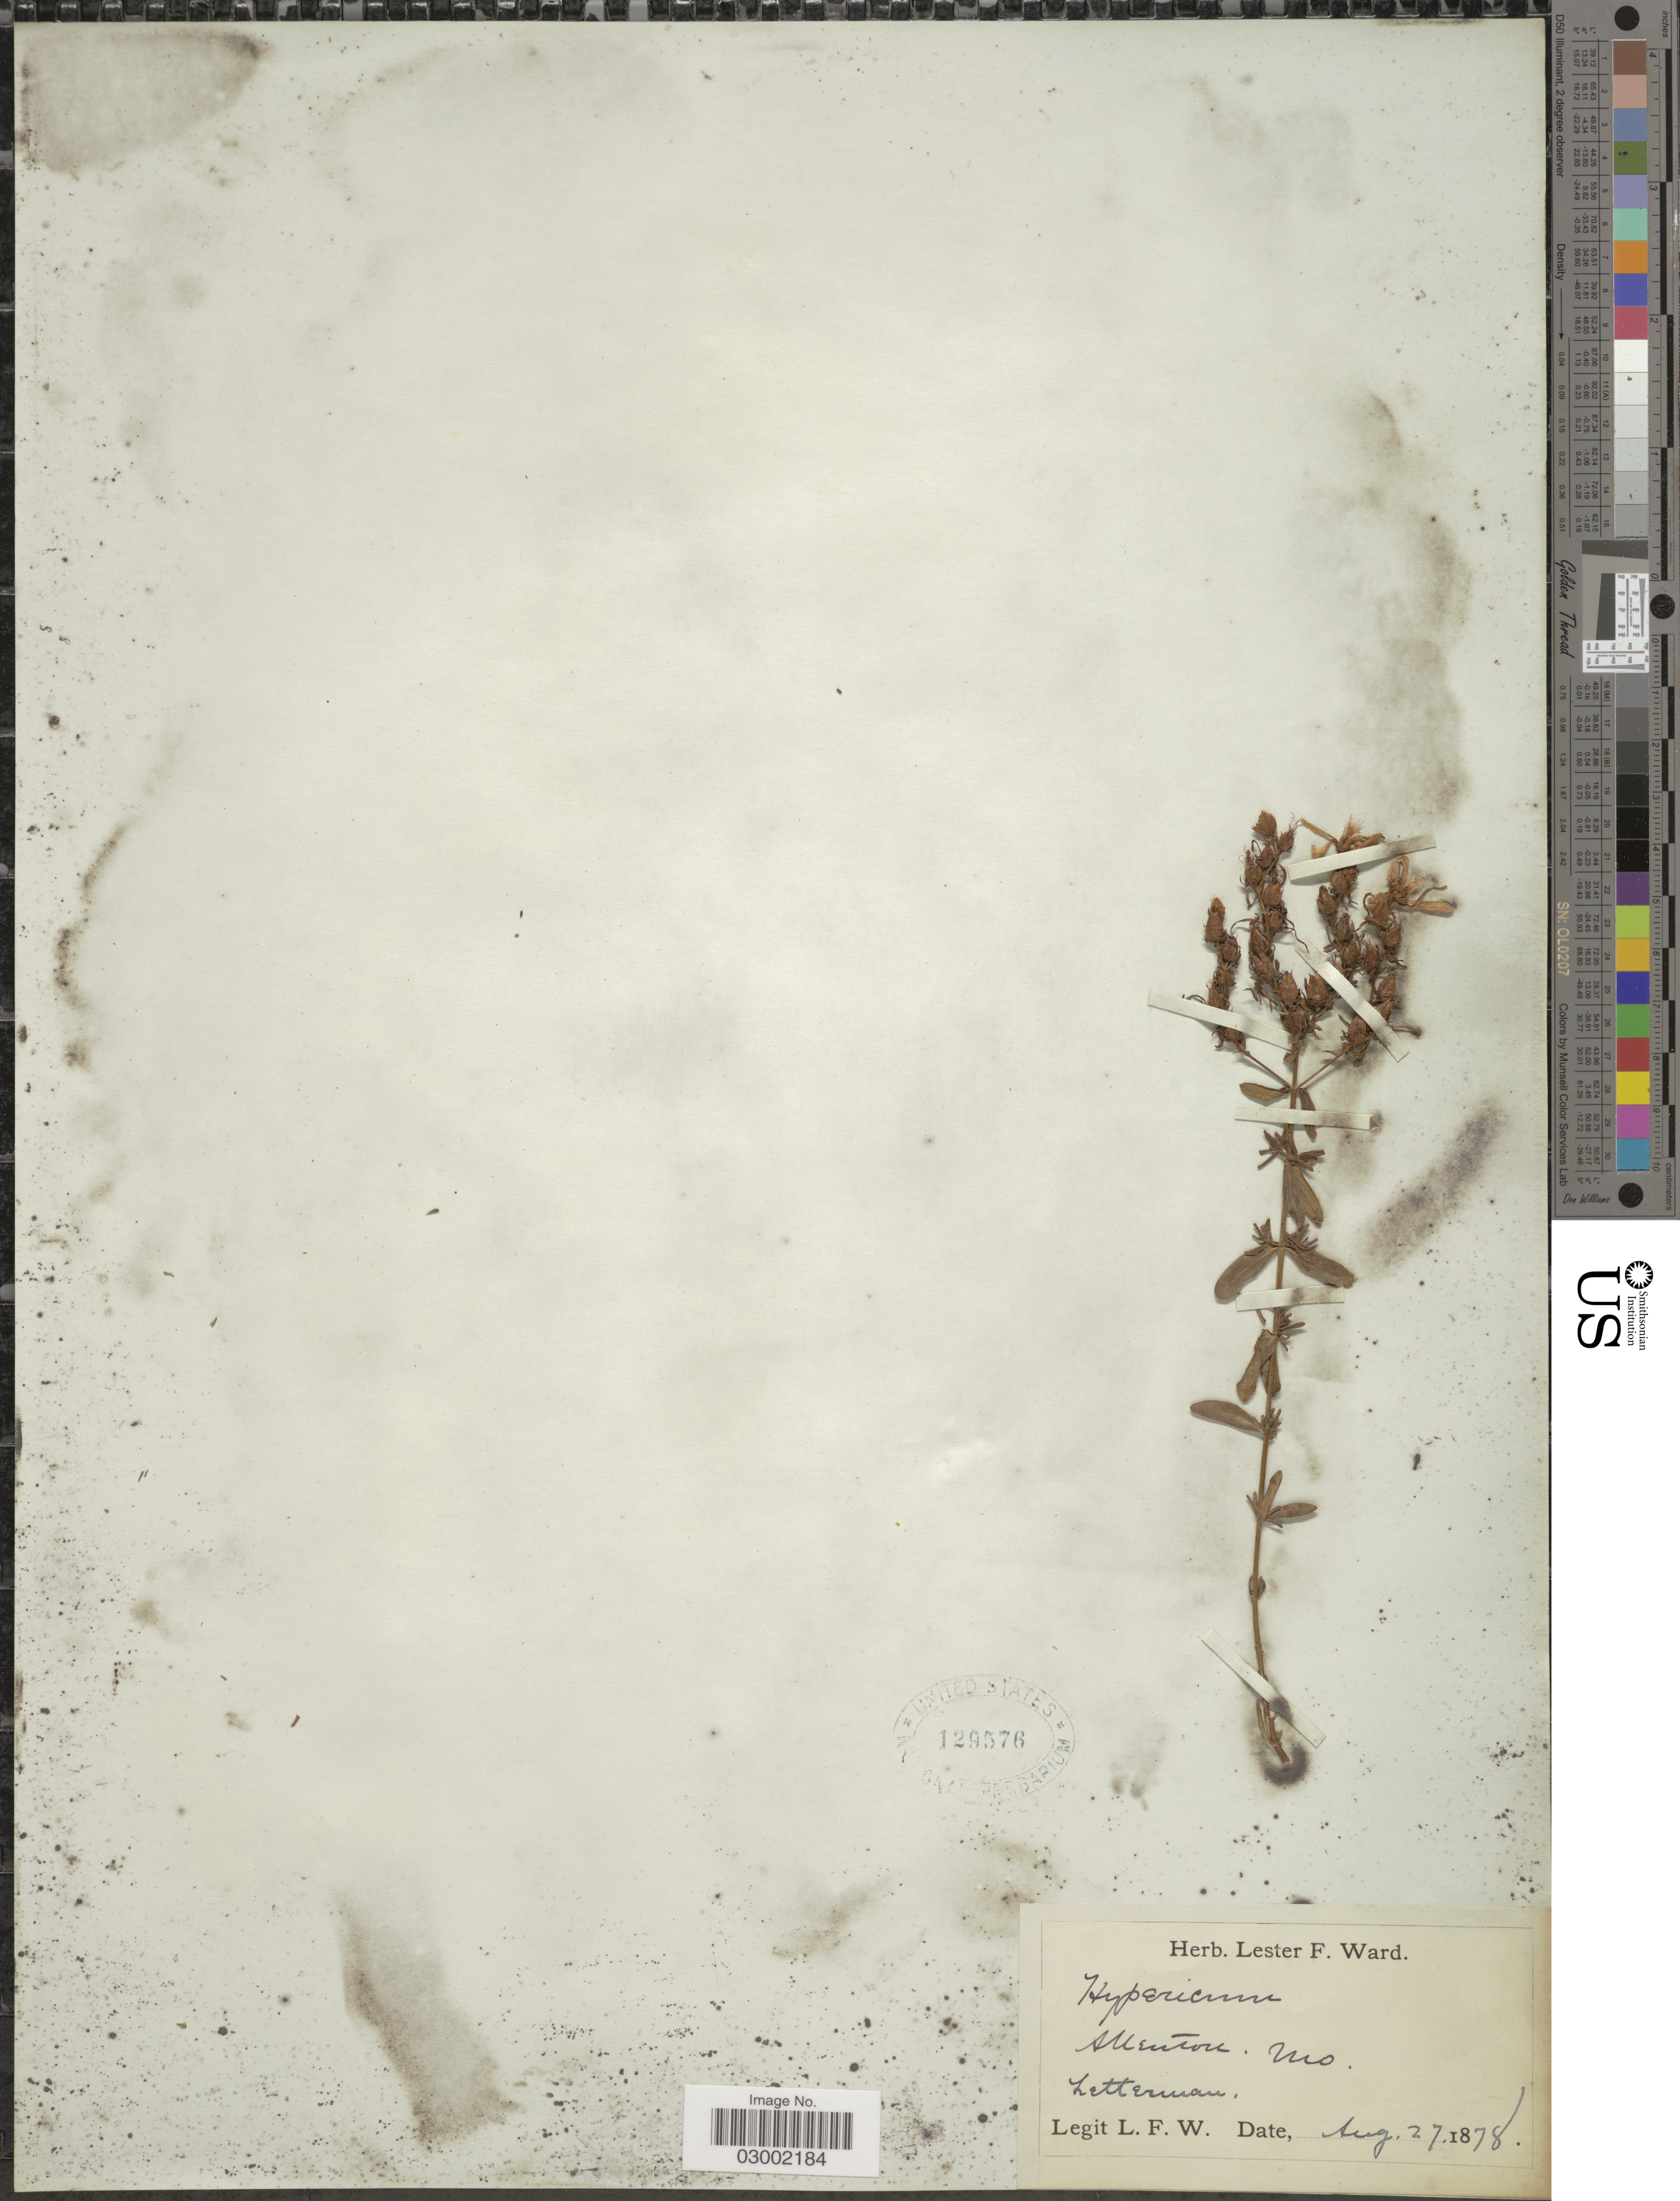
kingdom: Plantae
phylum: Tracheophyta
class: Magnoliopsida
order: Malpighiales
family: Hypericaceae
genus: Hypericum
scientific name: Hypericum perforatum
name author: L.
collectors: L. F. Ward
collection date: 1878-08-27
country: United States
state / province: Missouri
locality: Mentore, Mo. Letterman.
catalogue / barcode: US 129576